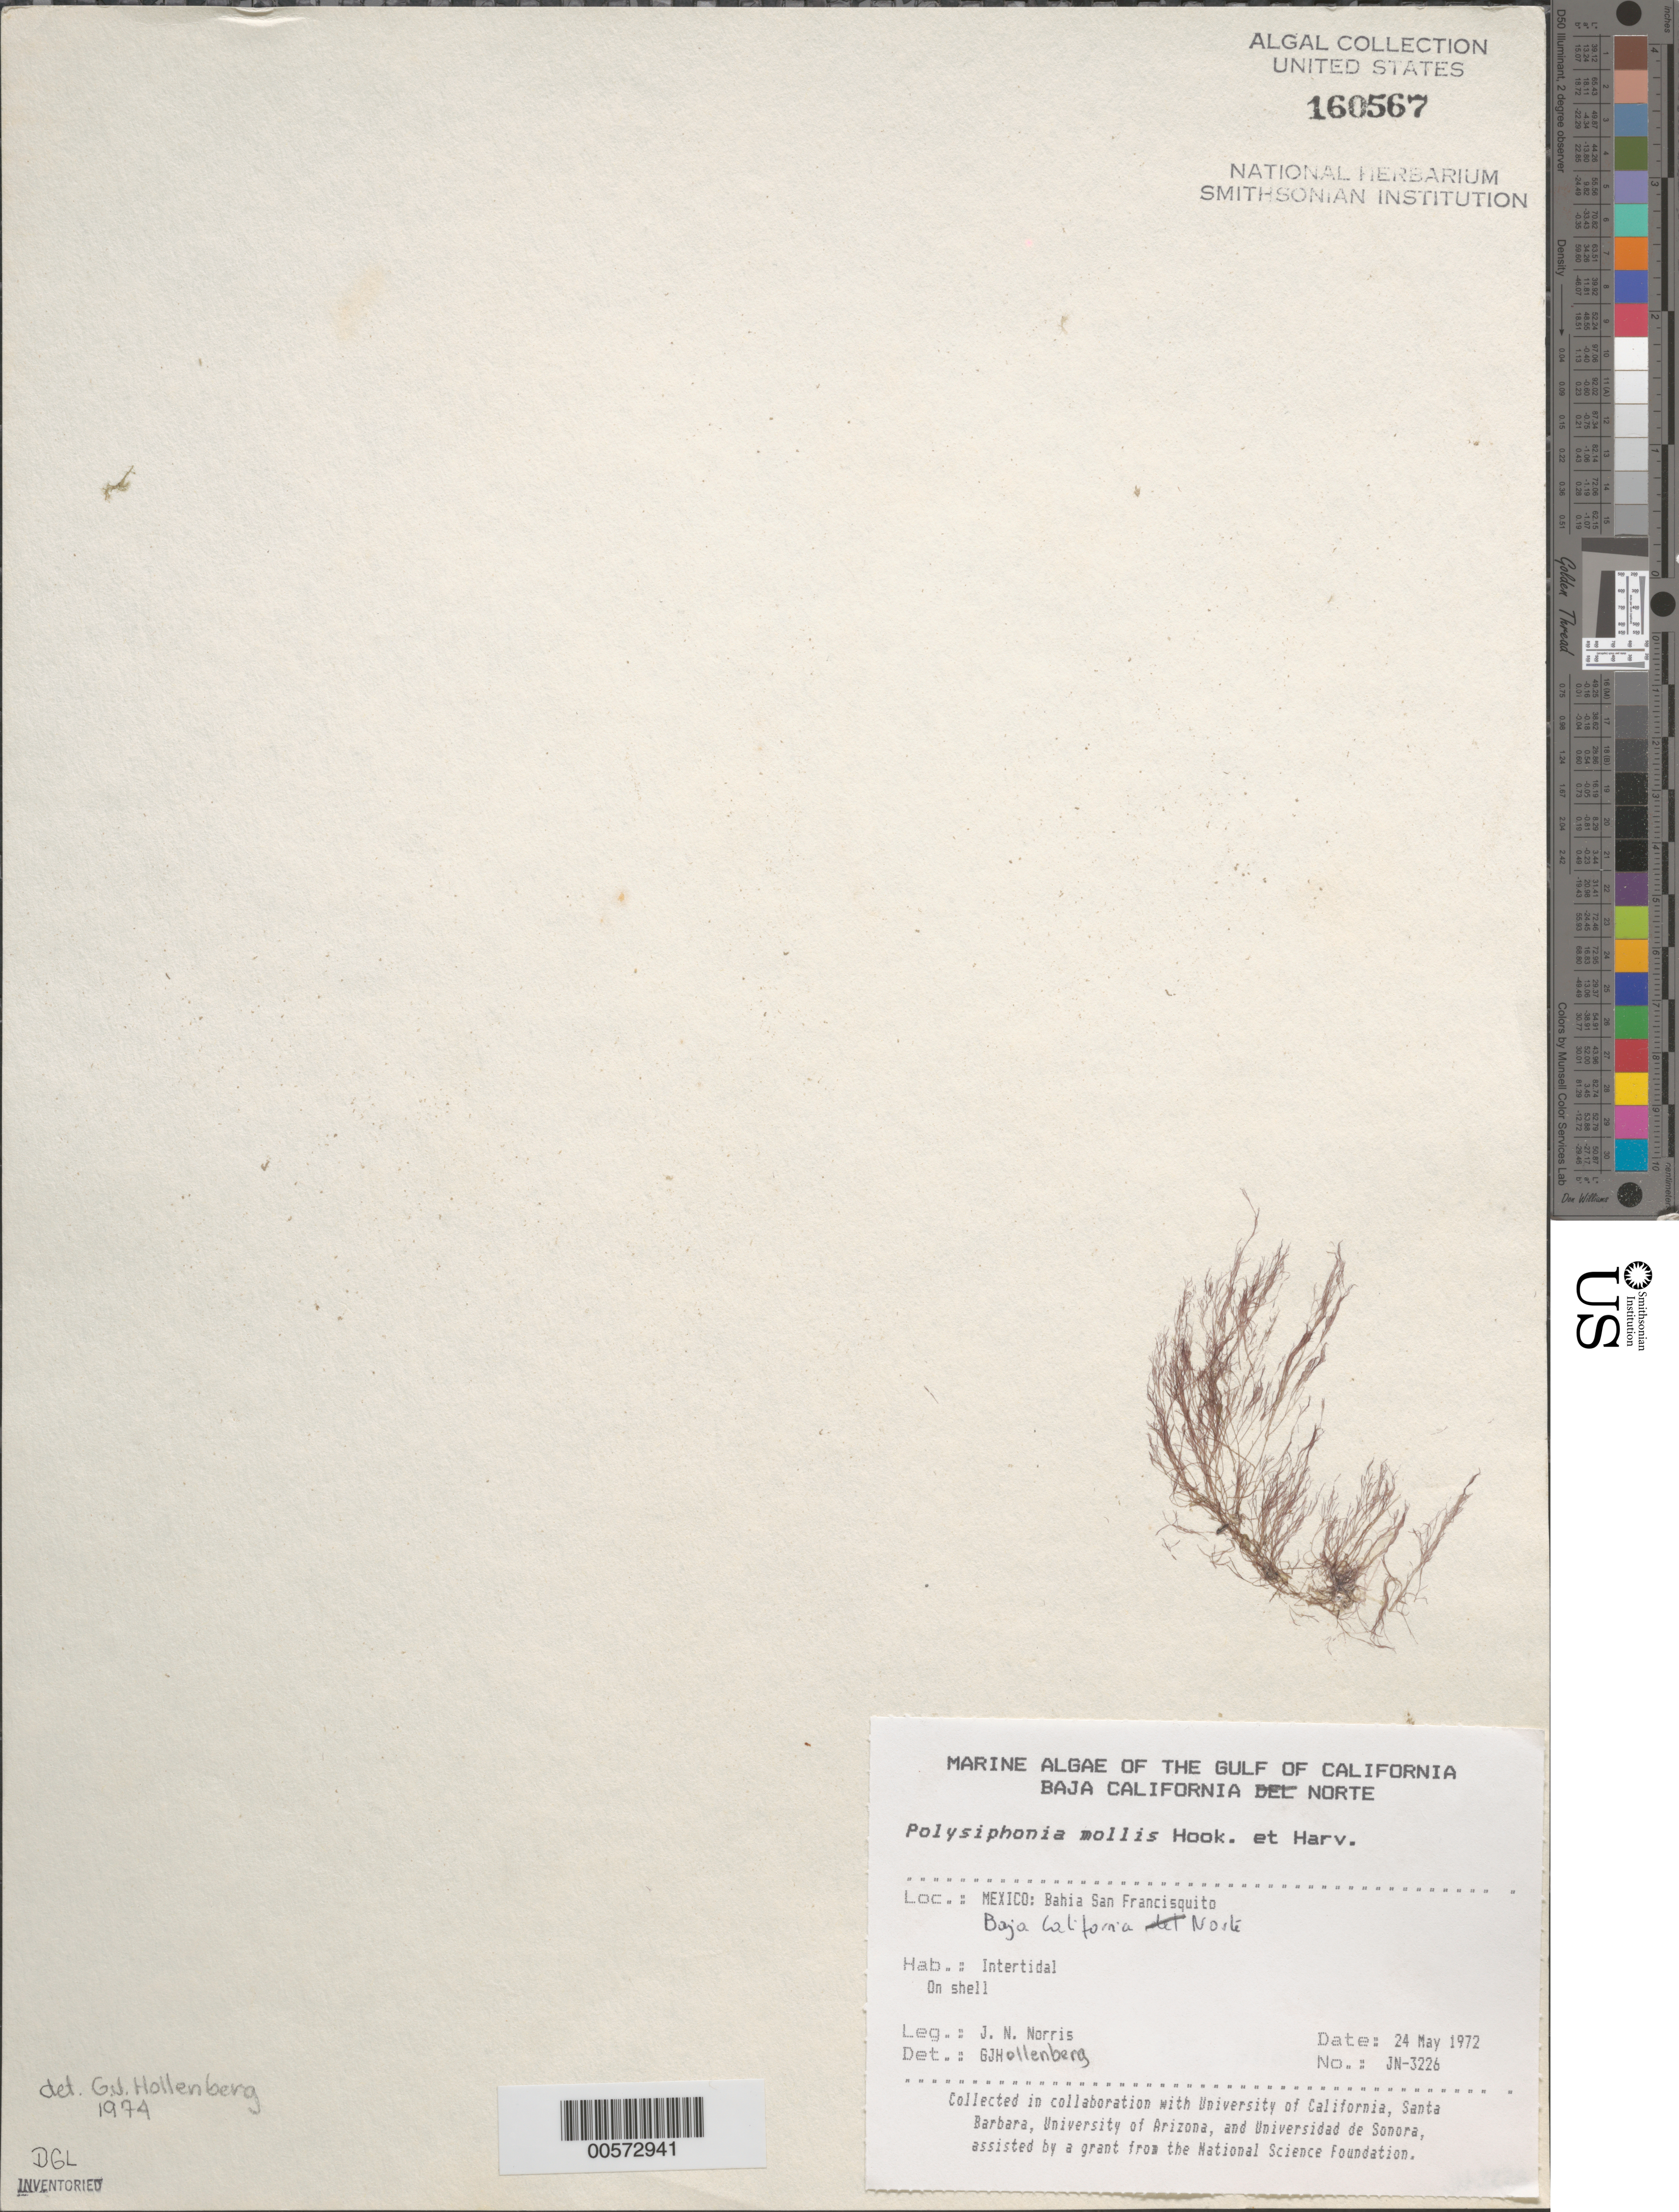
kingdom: Plantae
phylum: Rhodophyta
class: Florideophyceae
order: Ceramiales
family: Rhodomelaceae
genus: Polysiphonia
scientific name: Polysiphonia mollis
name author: Hook. f. & Harv.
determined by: Hollenberg, George J.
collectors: J. N. Norris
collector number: JN-3226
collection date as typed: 24 May 1972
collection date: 1972-05-24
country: Mexico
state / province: Baja California Norte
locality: Bahia San Francisquito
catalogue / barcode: US 160567